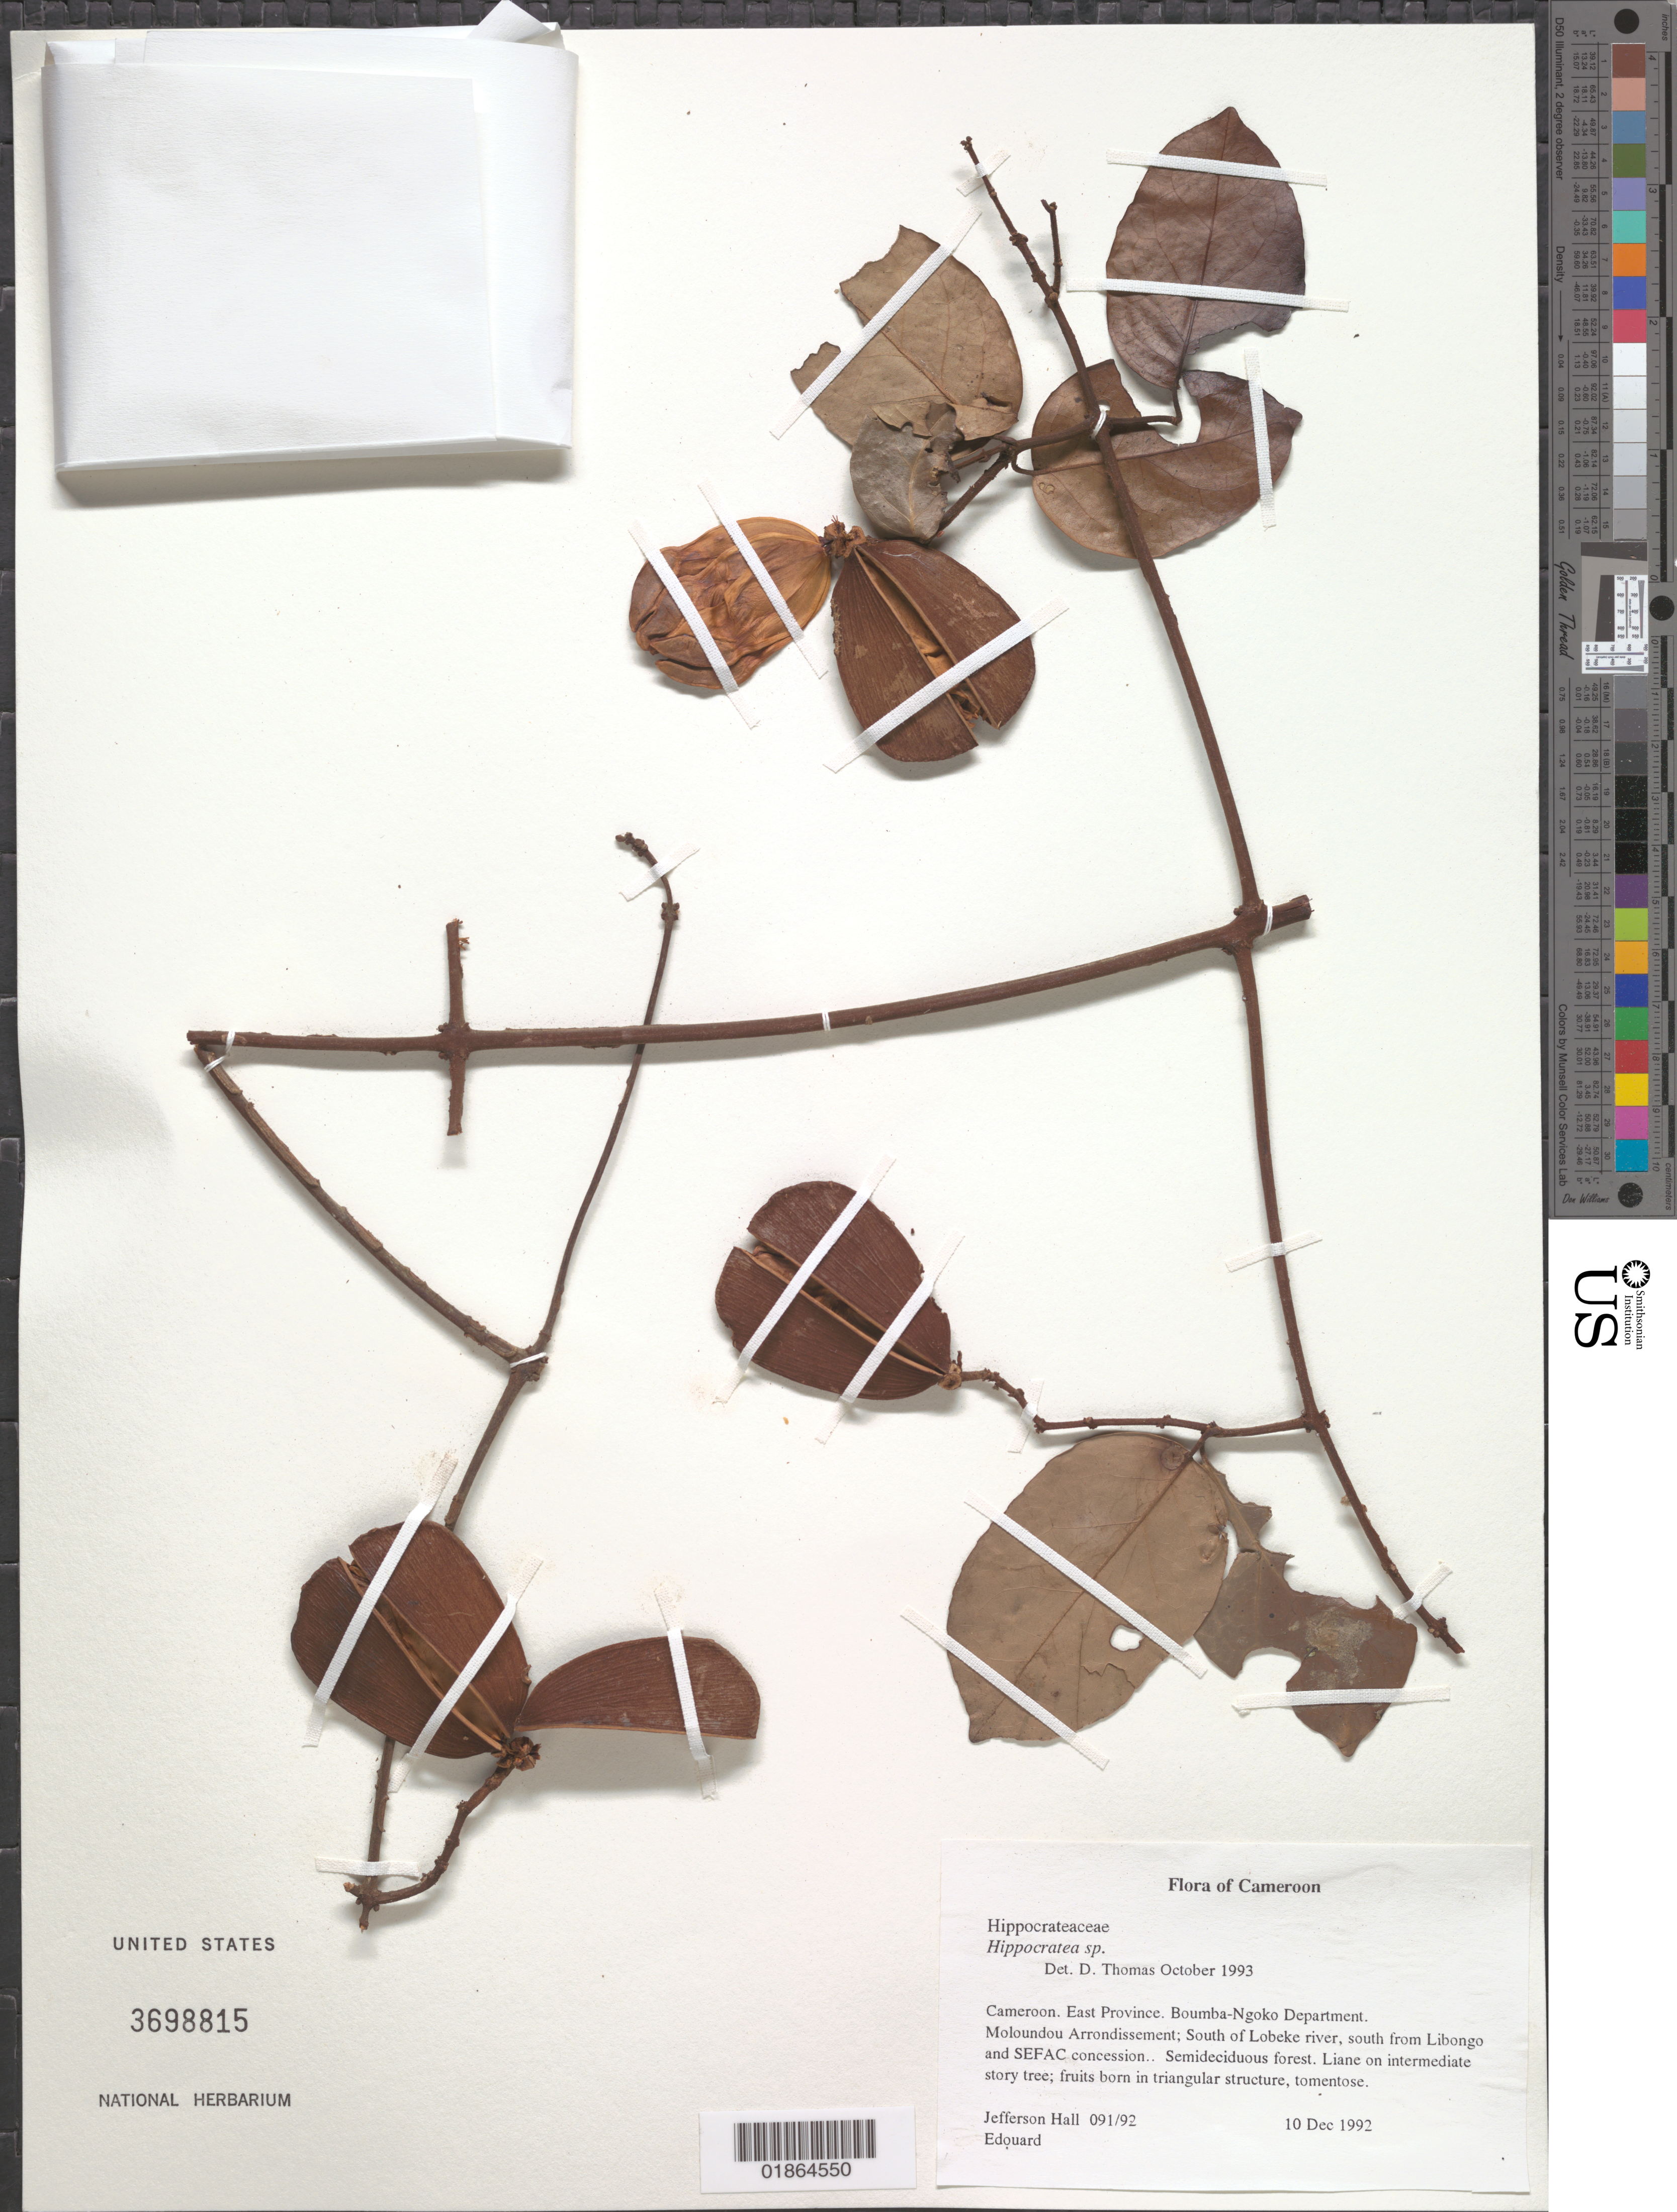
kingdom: Plantae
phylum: Tracheophyta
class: Magnoliopsida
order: Celastrales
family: Celastraceae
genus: Hippocratea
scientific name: Hippocratea sp.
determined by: Thomas, D.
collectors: J. Hall & -. Edouard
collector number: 091/92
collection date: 1992-12-10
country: Cameroon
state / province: Est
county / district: Boumba-ngoko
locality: Moloundou Arrondissement; South of Lobeke river, south from Libongo and SEFAC concession.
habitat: Semideciduous forest.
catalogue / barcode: US 3698815